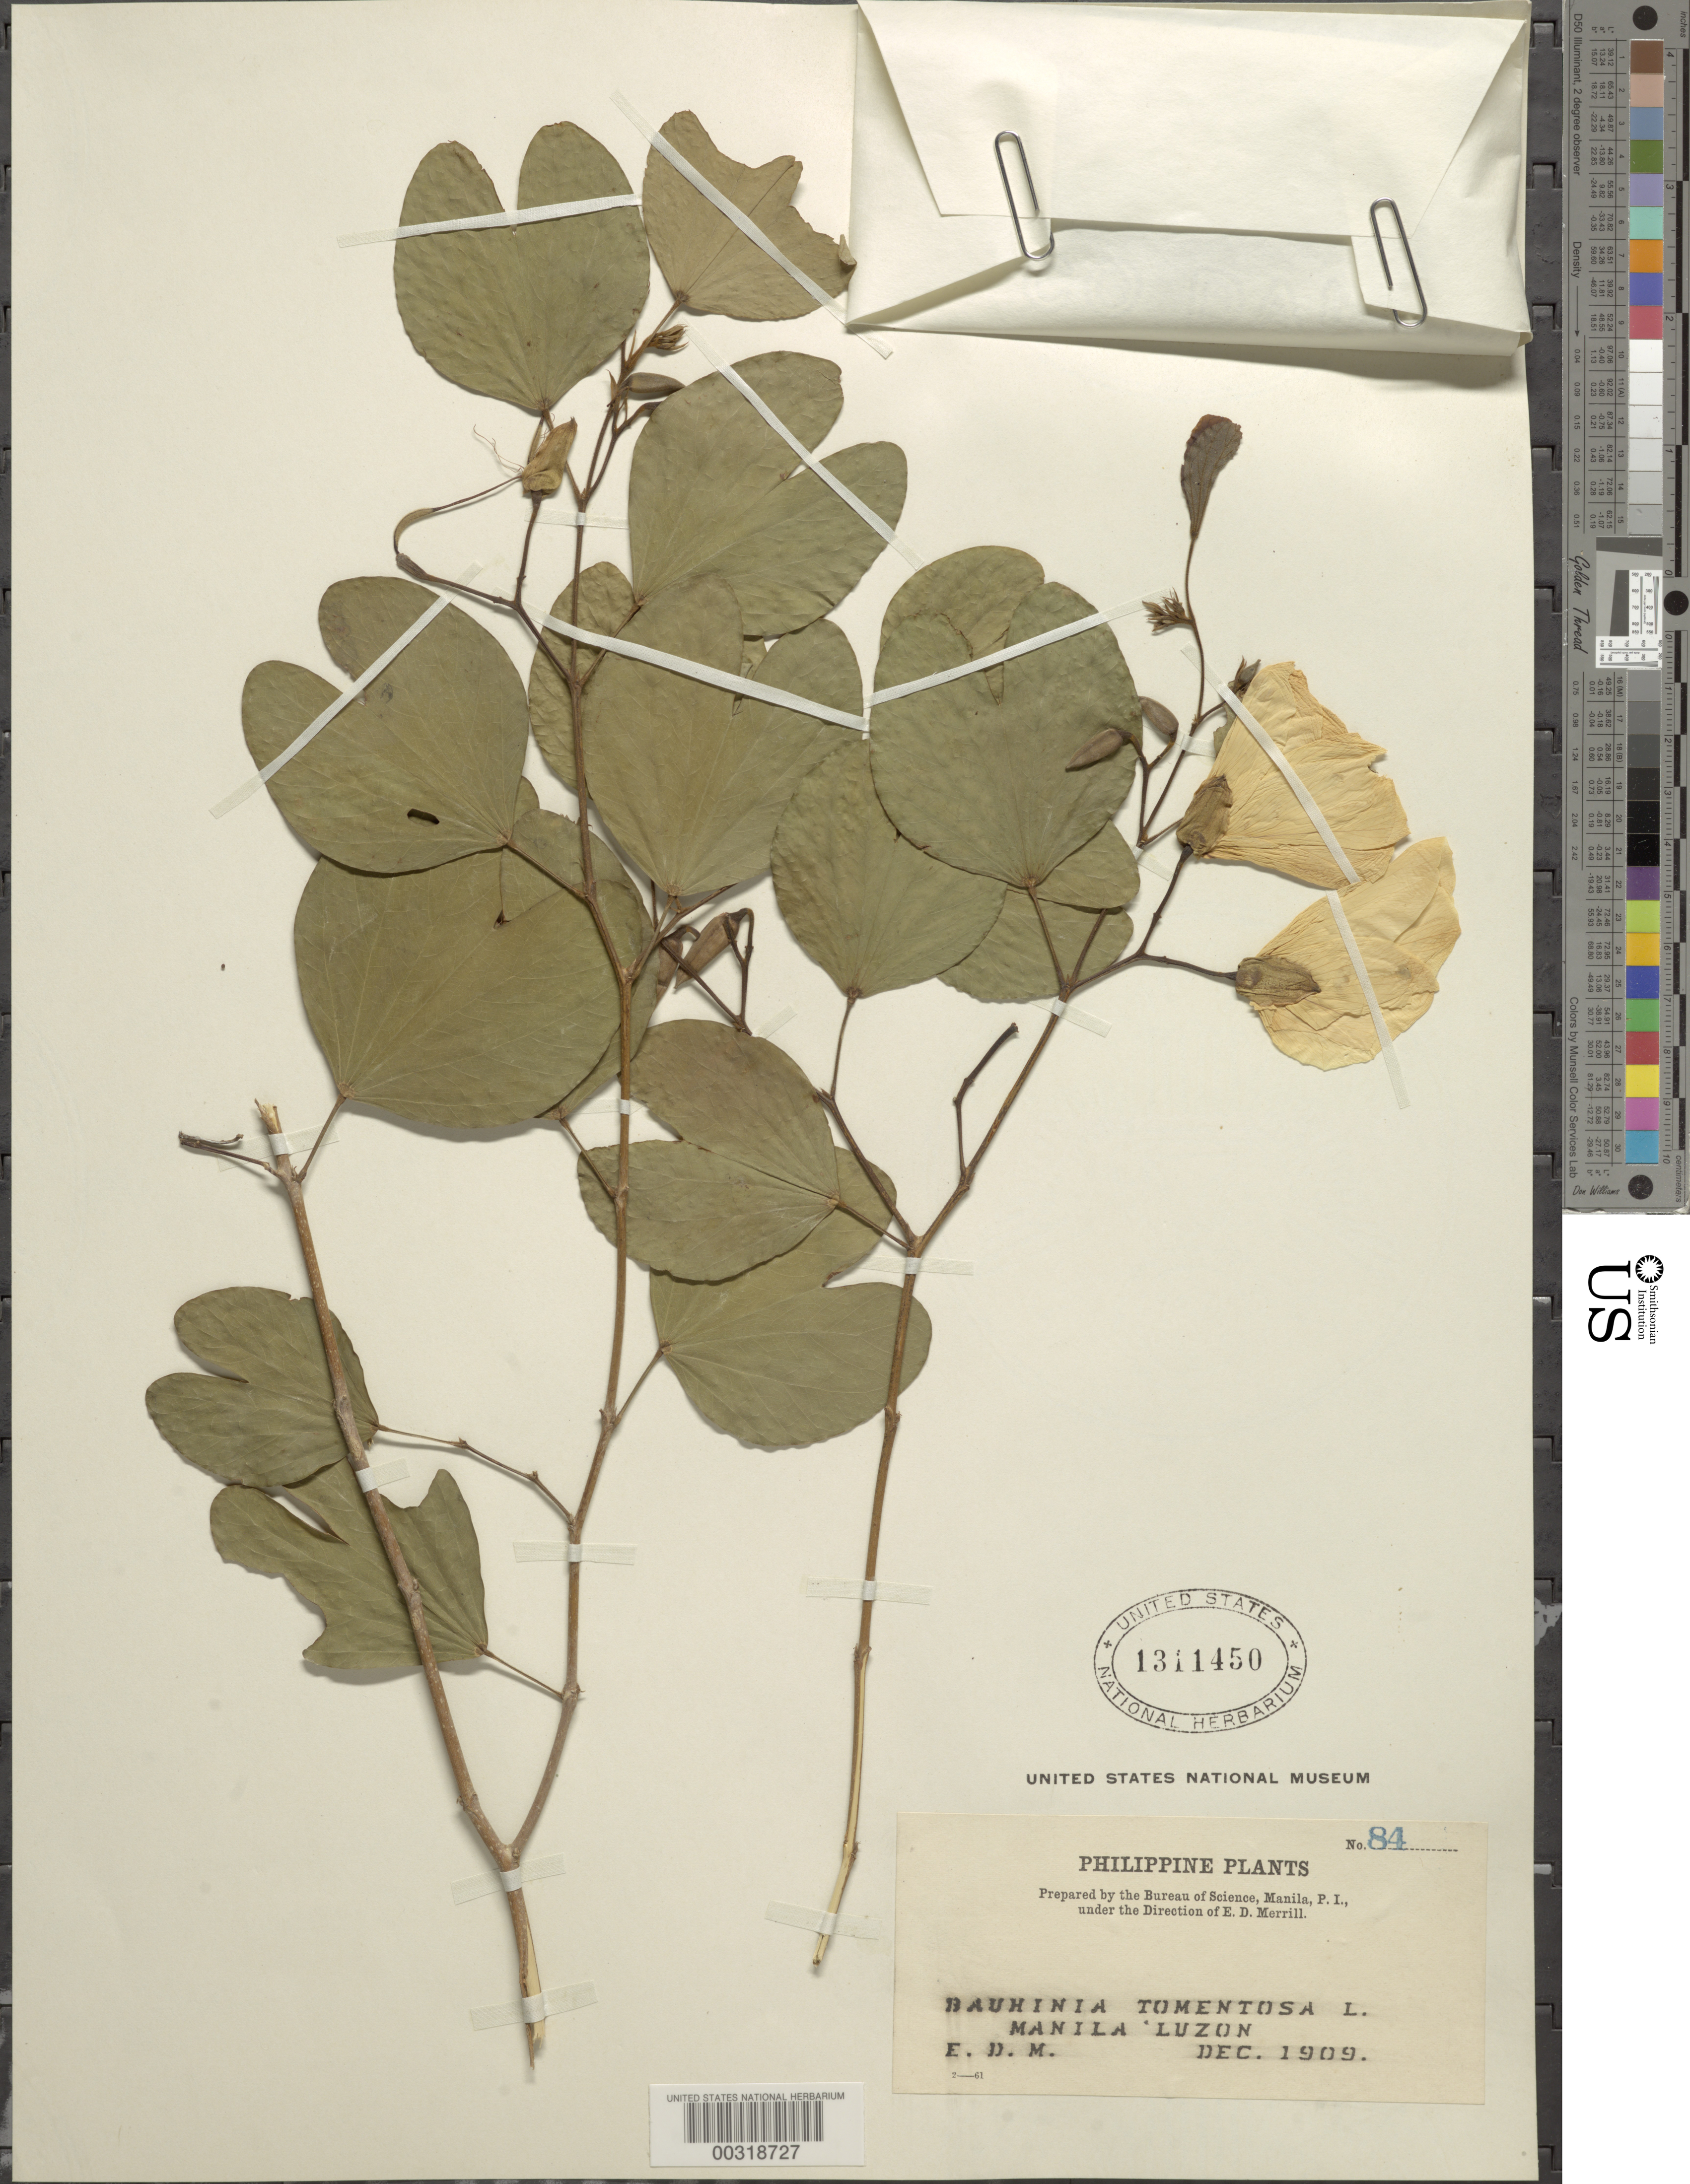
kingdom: Plantae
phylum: Tracheophyta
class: Magnoliopsida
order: Fabales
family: Fabaceae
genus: Bauhinia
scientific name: Bauhinia tomentosa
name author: L.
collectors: E. D. Merrill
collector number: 84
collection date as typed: Dec 1909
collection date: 1909-12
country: Philippines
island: Luzon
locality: Manila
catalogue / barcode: US 1311450